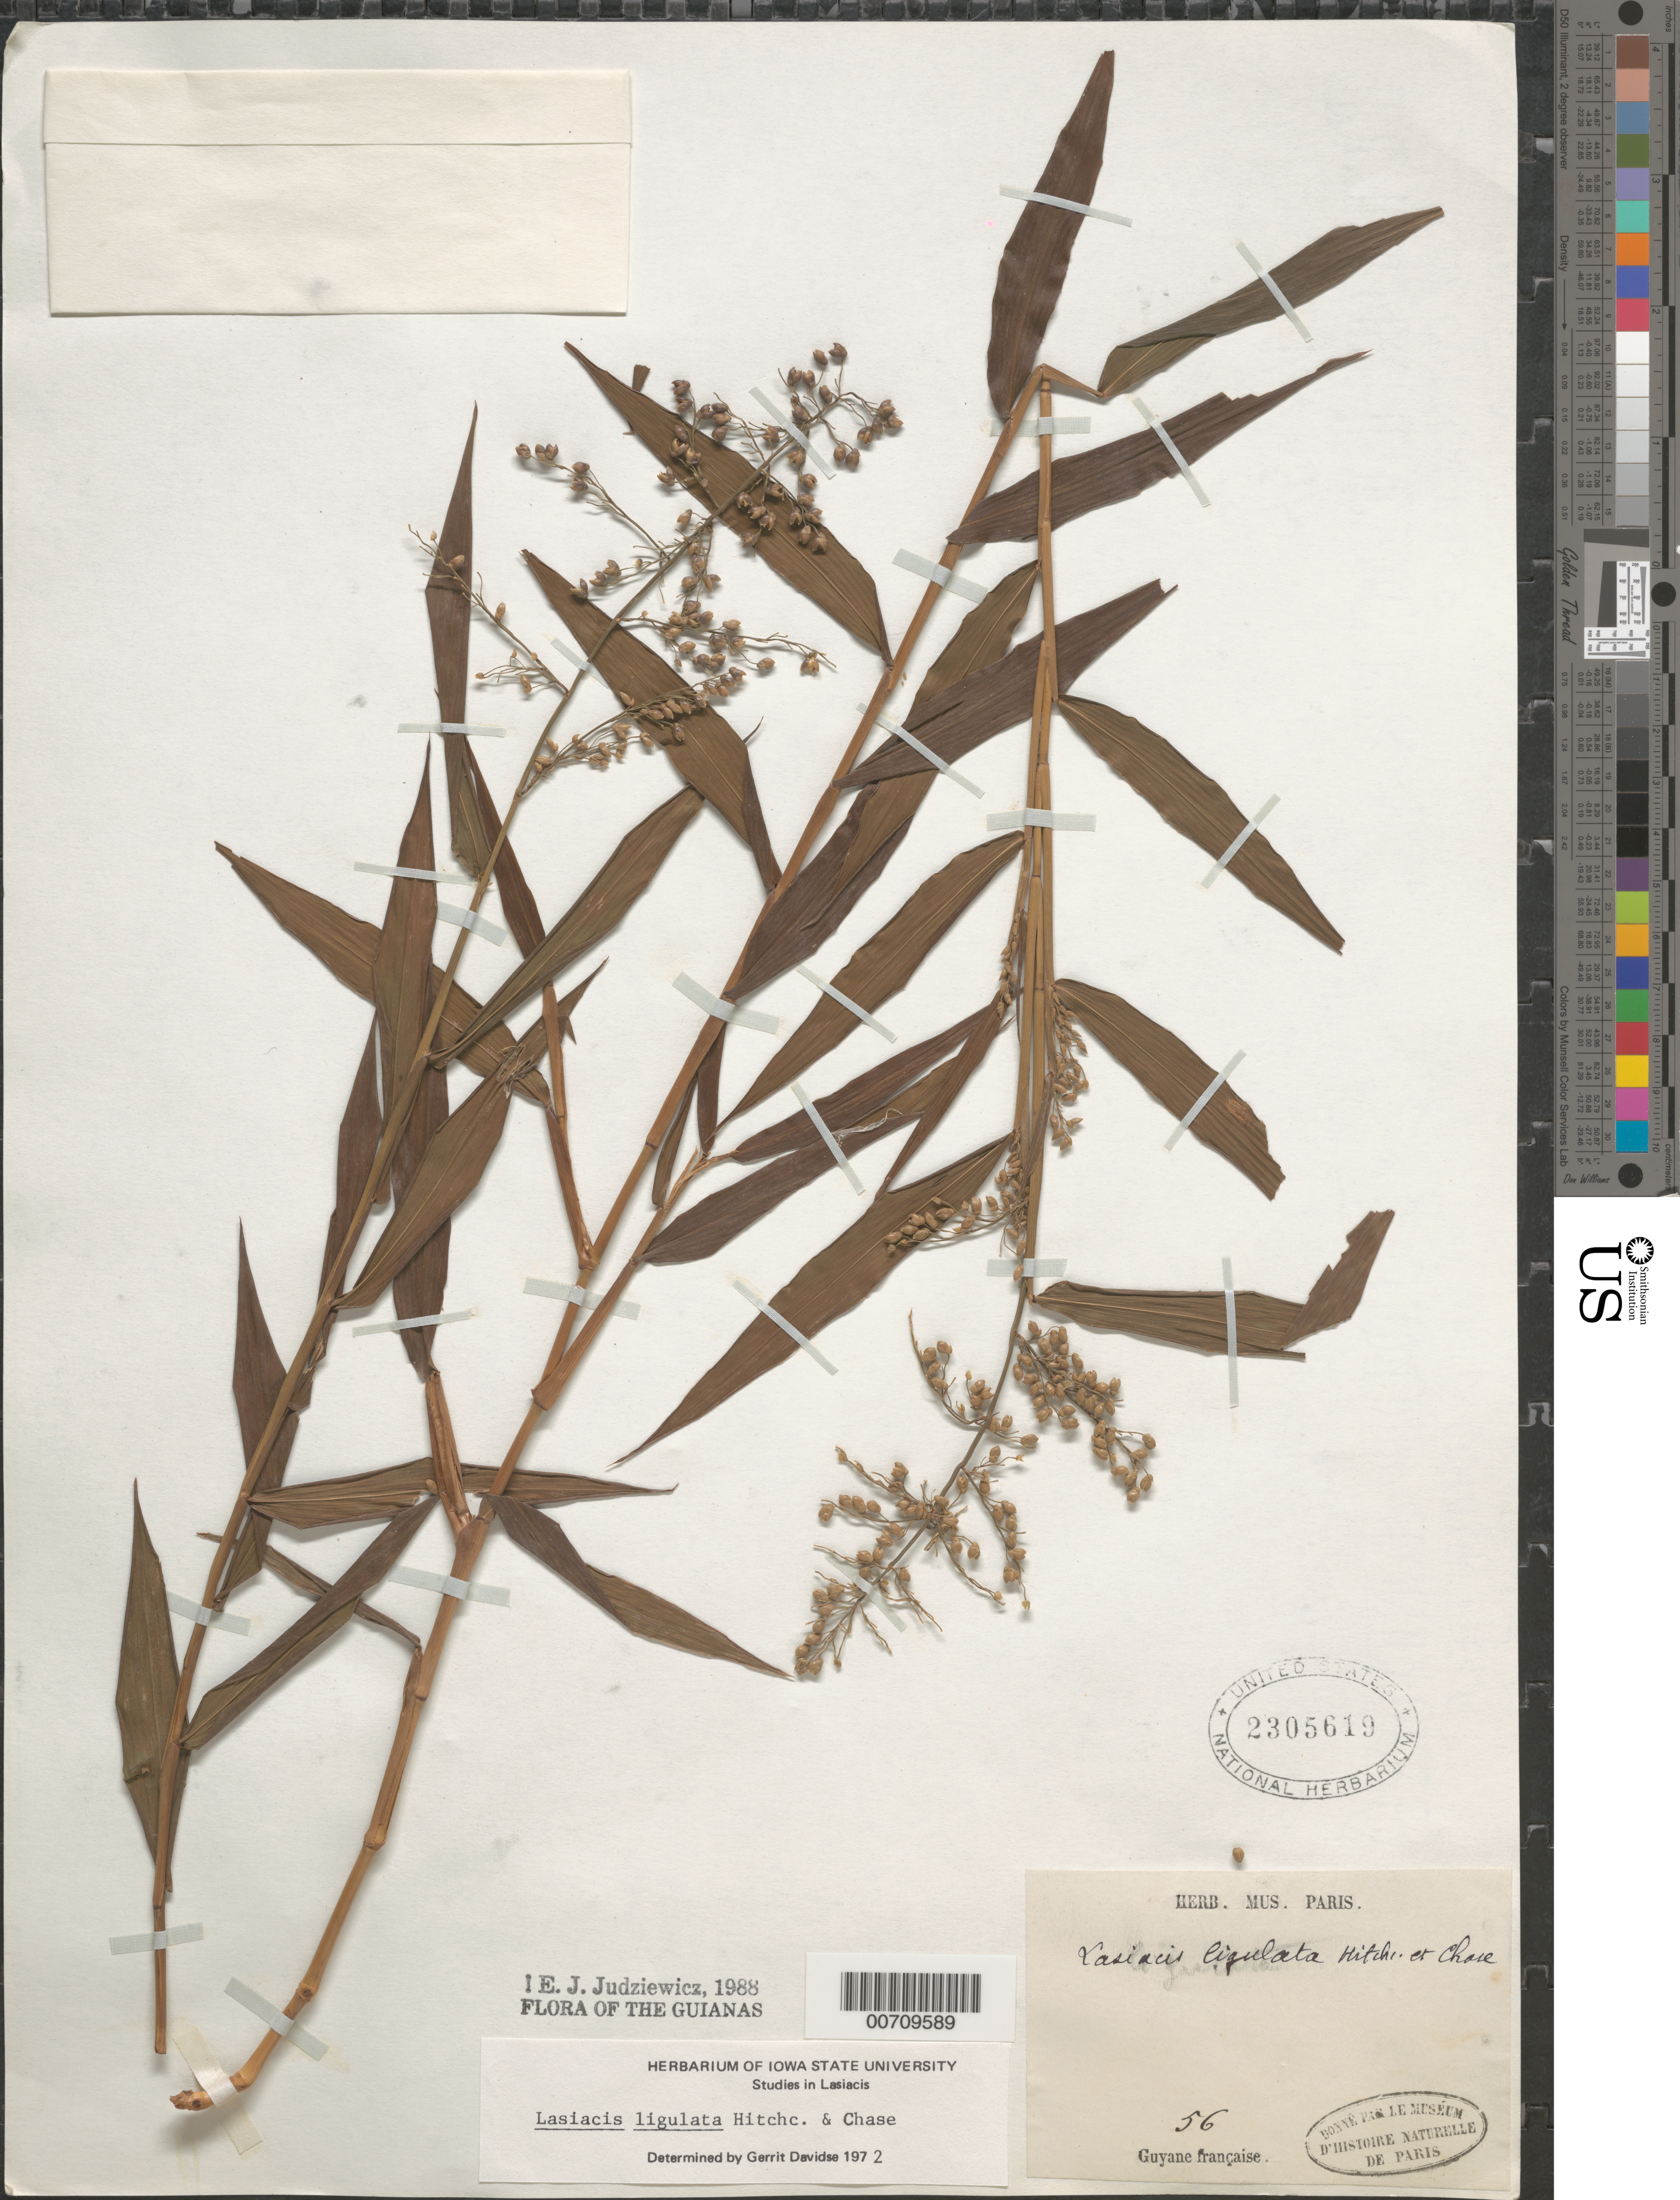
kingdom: Plantae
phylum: Tracheophyta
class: Liliopsida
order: Poales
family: Poaceae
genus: Lasiacis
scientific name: Lasiacis ligulata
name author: Hitchc. & Chase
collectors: ex herb. Mus. Paris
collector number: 56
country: French Guiana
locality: The Guianas. Guyane française.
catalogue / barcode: US 2305619